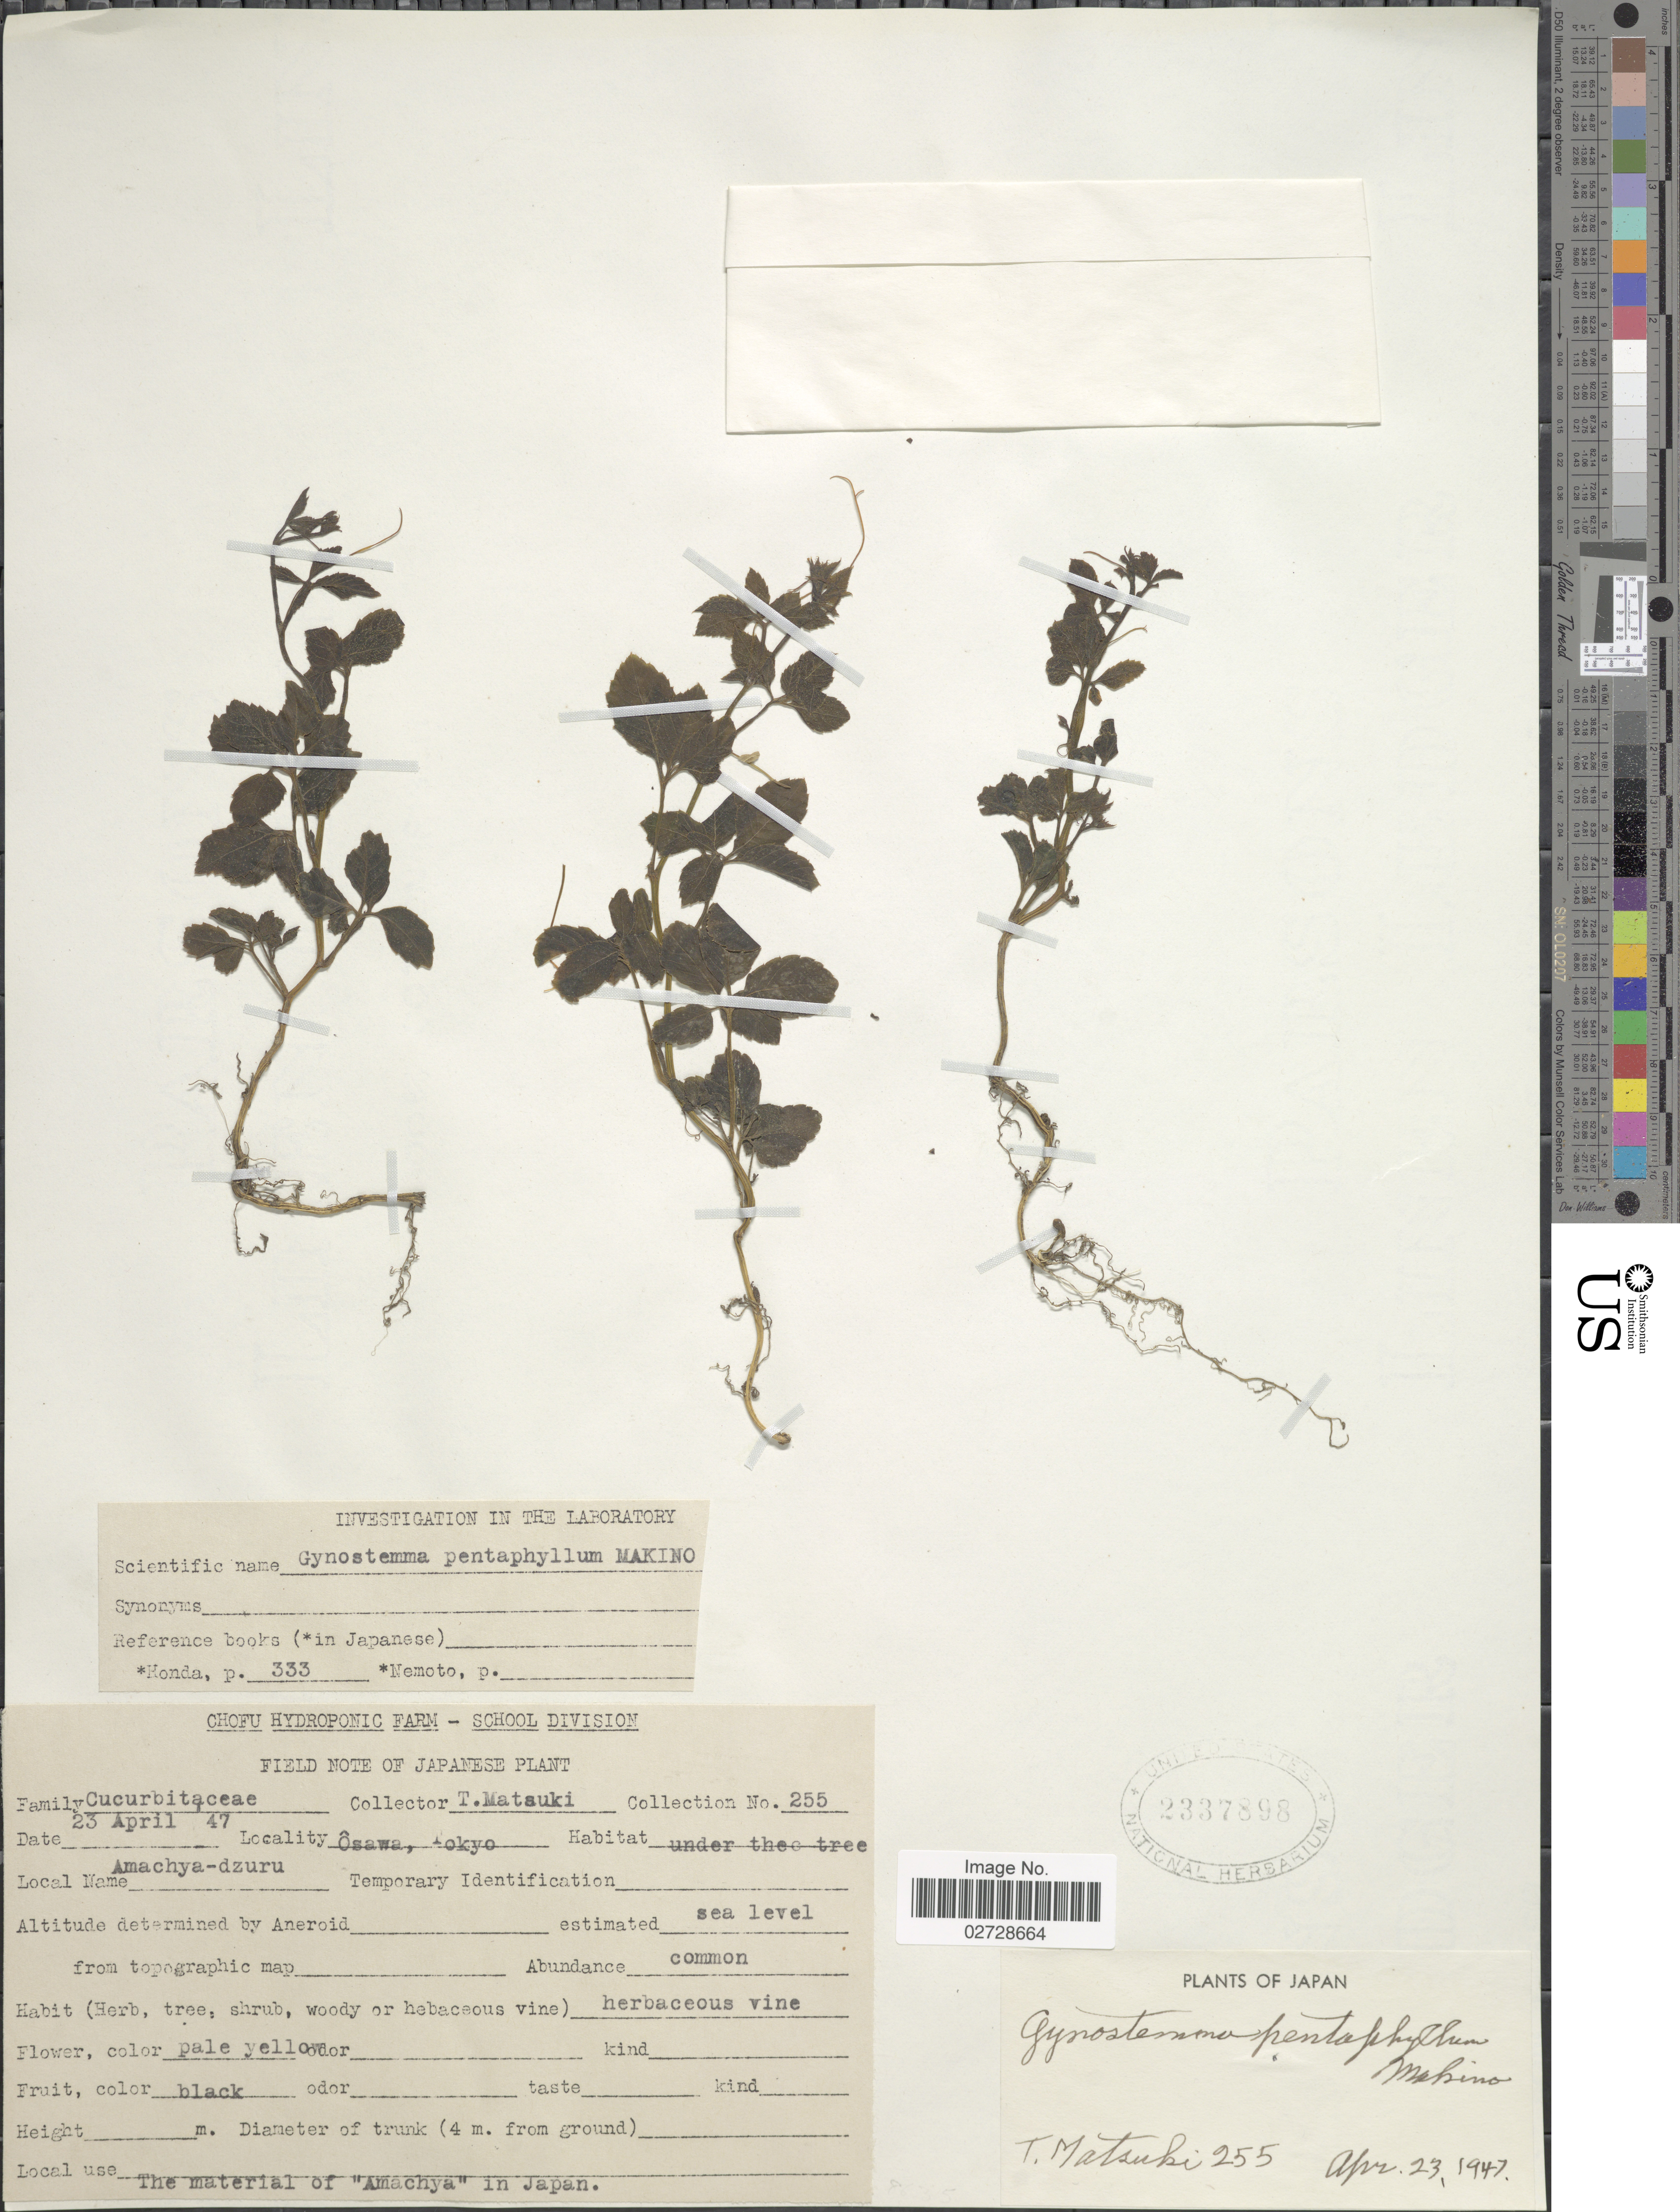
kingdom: Plantae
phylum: Tracheophyta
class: Magnoliopsida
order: Cucurbitales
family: Cucurbitaceae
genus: Gynostemma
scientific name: Gynostemma pentaphyllum var. pentaphyllum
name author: (Thunb.) Makino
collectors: T. Matsuki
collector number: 255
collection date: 1947-04-23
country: Japan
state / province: Tokyo, Federal City of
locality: Osawa, Amachya-dzuru.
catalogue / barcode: US 2337898